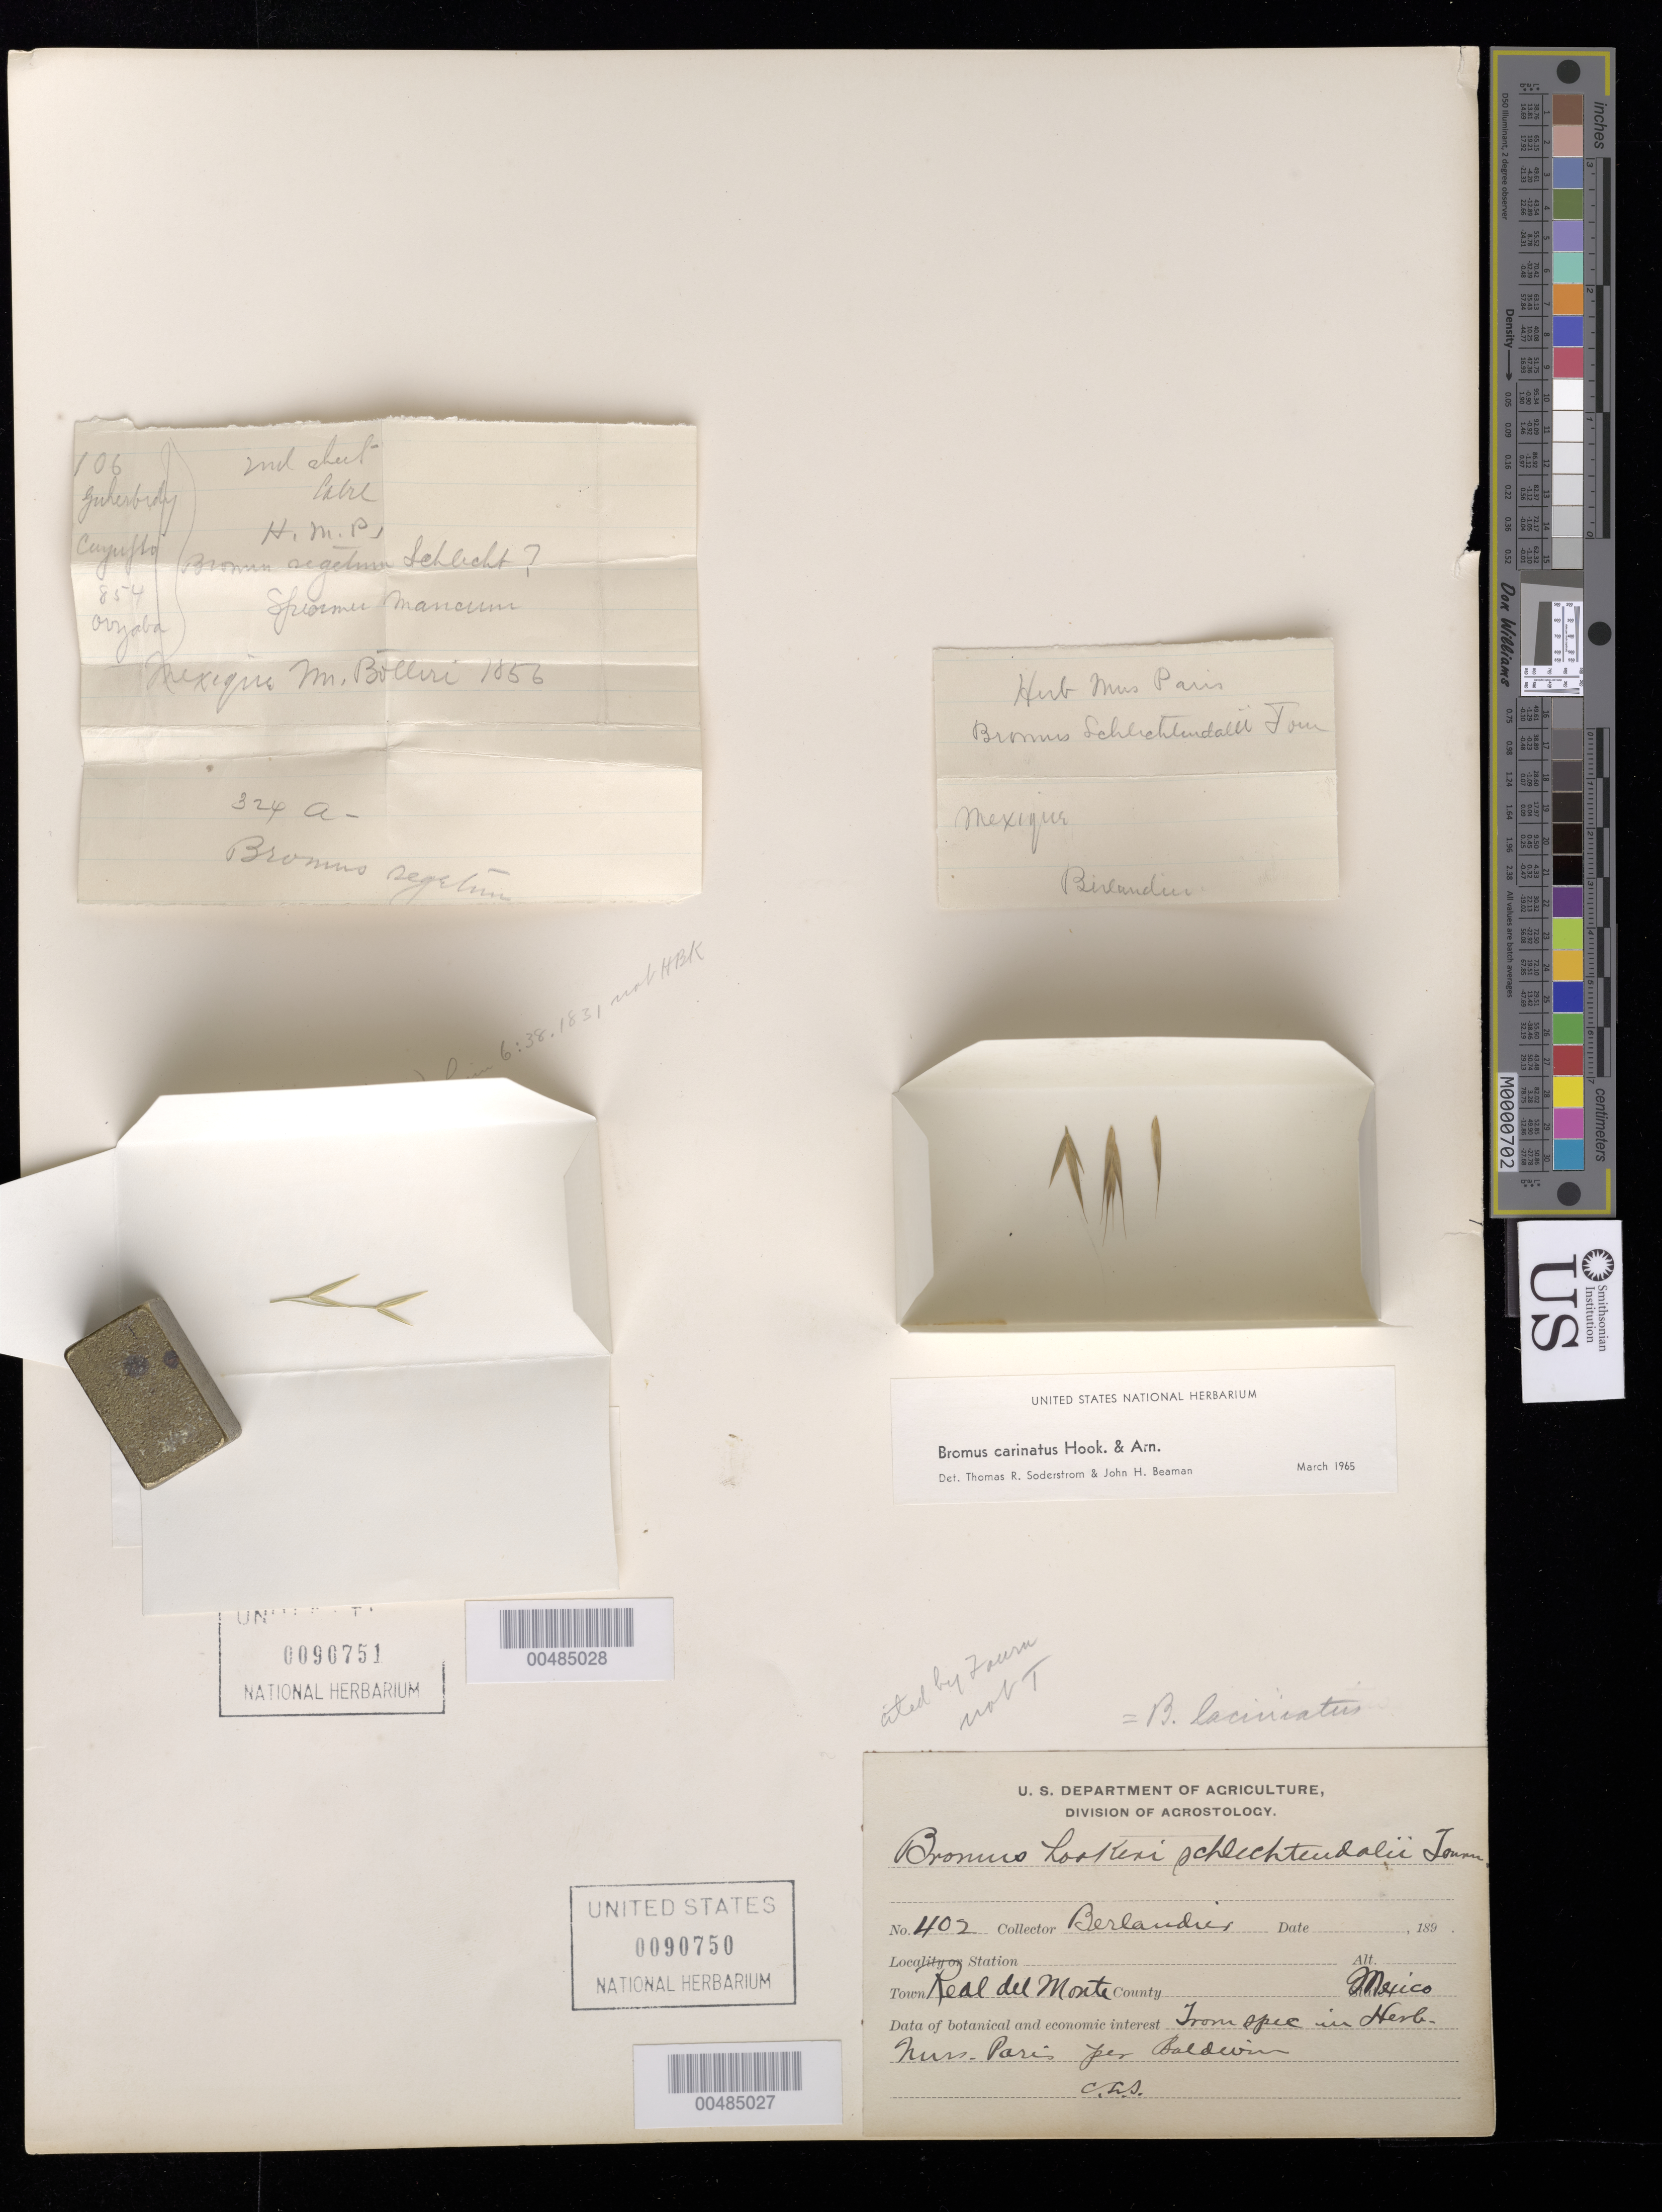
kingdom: Plantae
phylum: Tracheophyta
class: Liliopsida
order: Poales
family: Poaceae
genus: Bromus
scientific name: Bromus carinatus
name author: Hook. & Arn.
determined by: Soderstrom, T. R.; Beaman, J. H.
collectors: J. L. Berlandier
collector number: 402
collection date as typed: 189?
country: Mexico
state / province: México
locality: Real del Monte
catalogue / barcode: US 90750